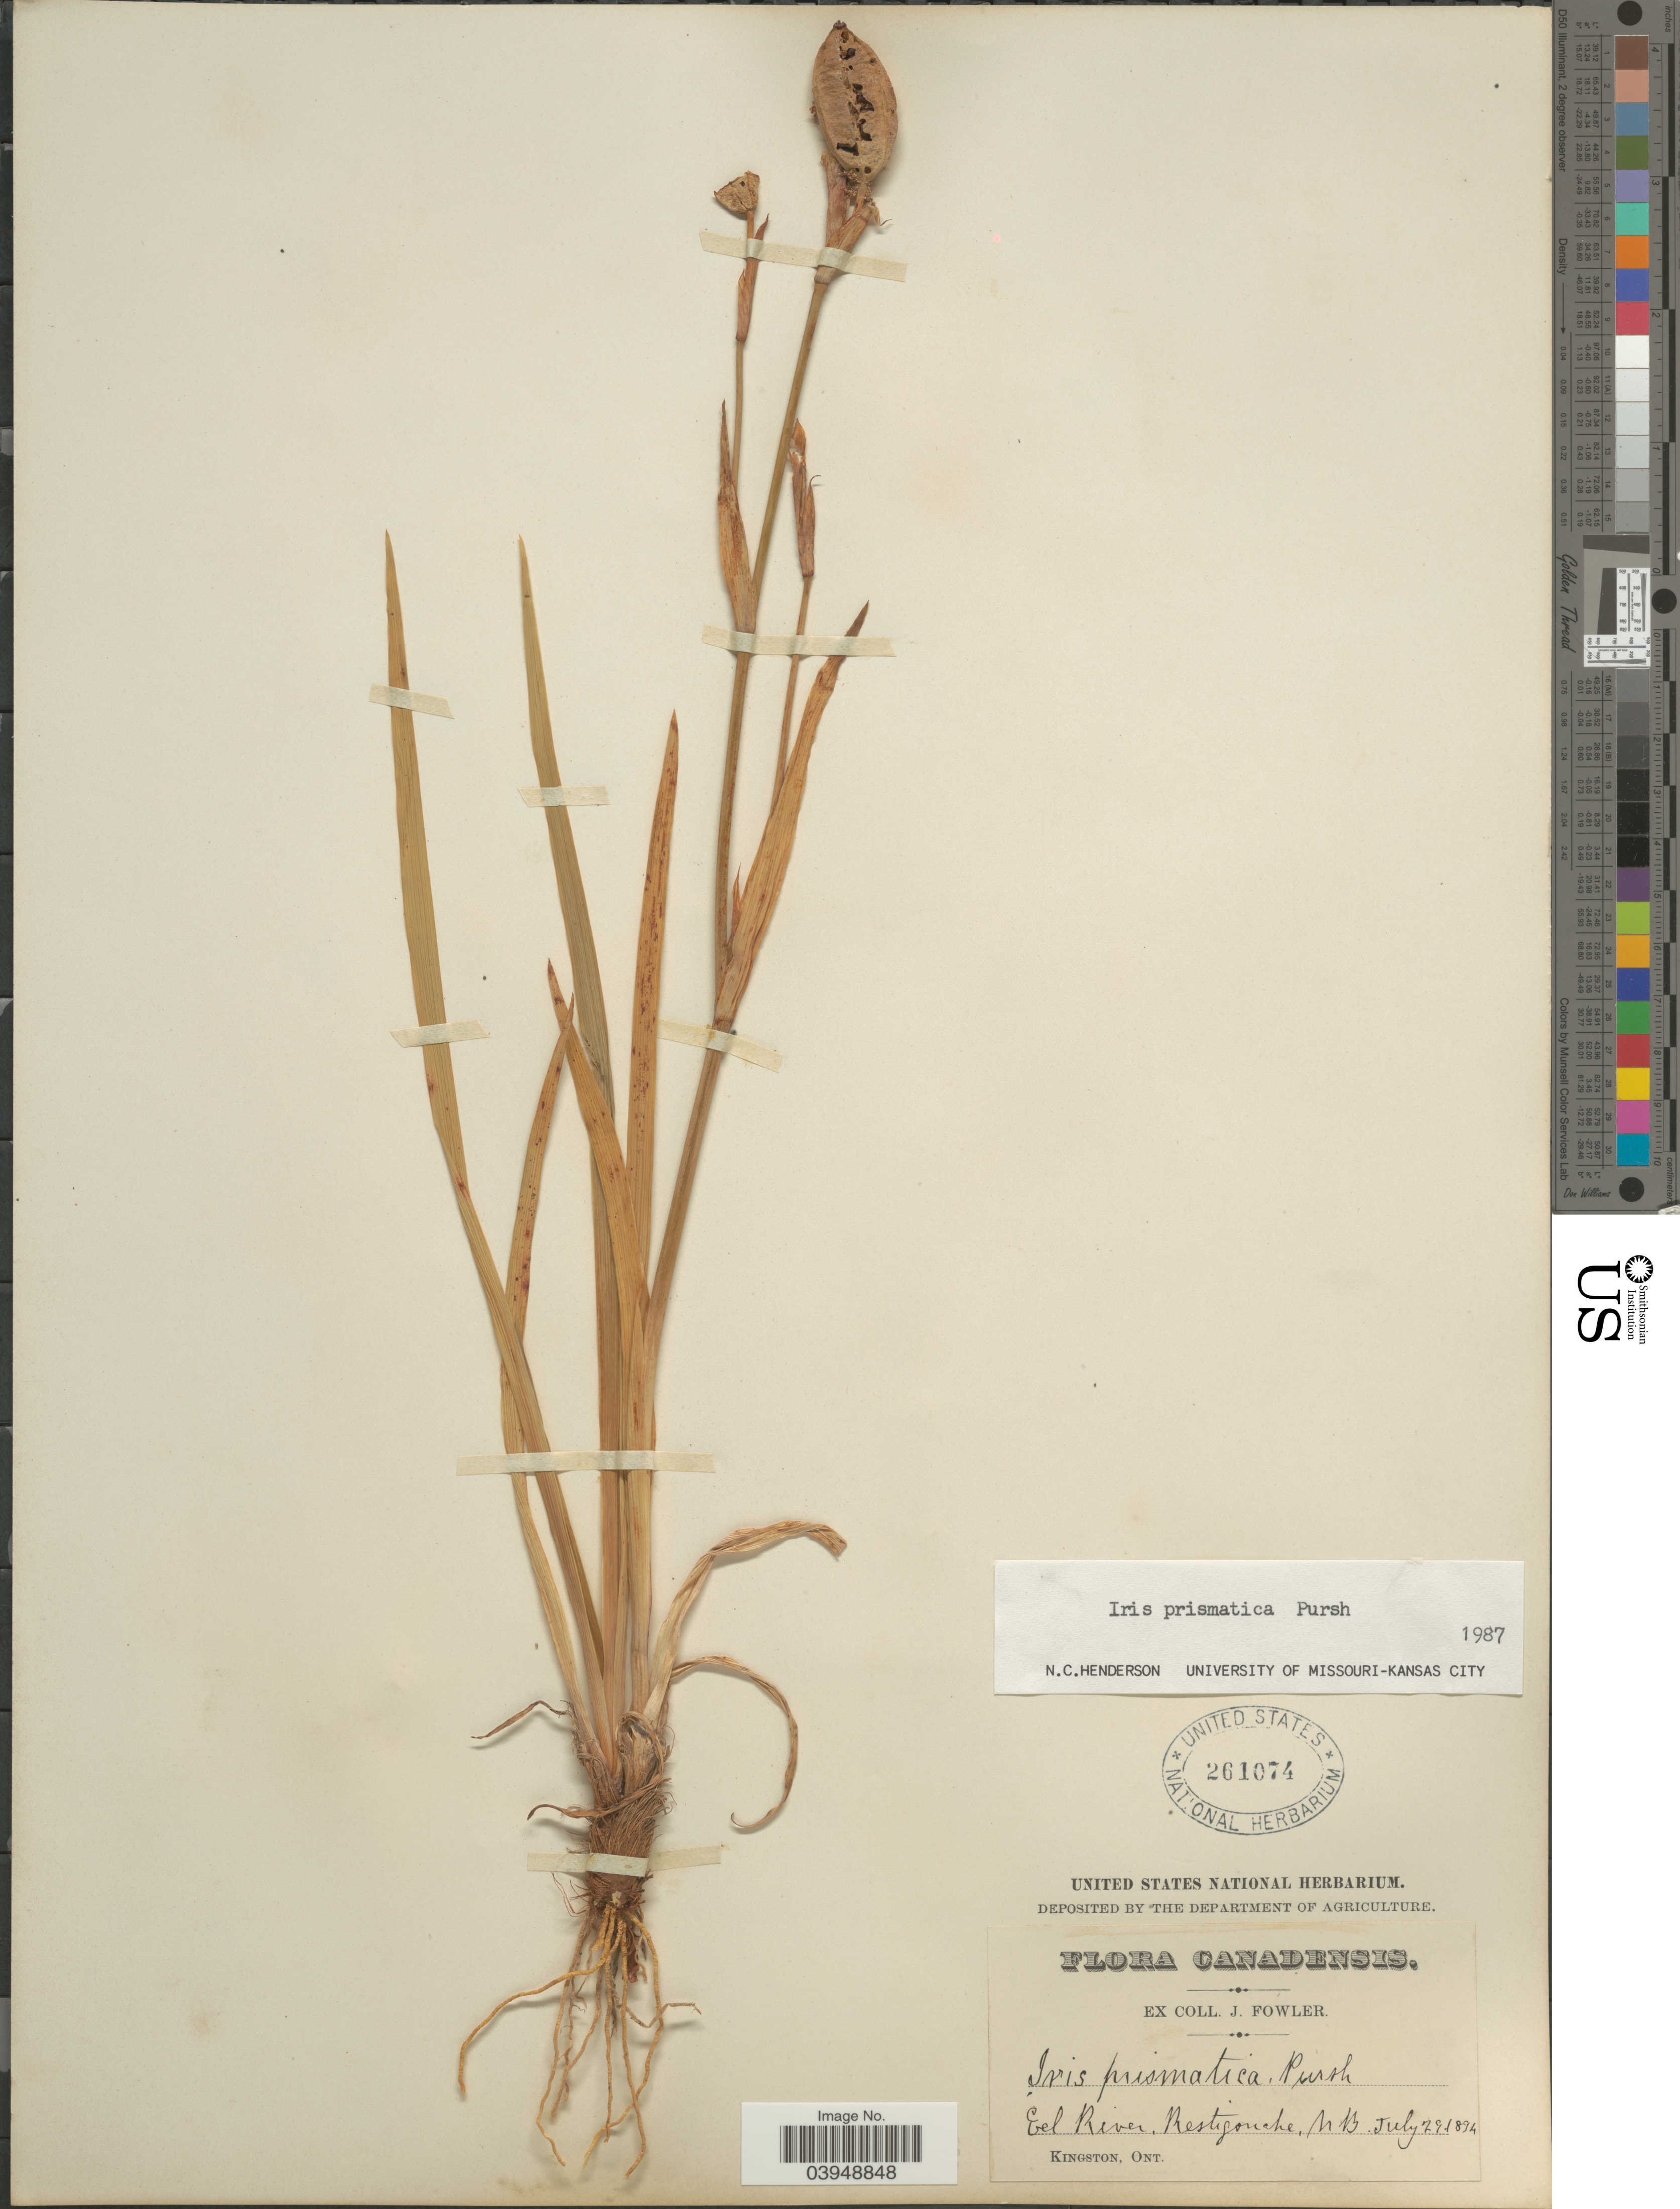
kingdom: Plantae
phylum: Tracheophyta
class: Liliopsida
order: Asparagales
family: Iridaceae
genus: Iris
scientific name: Iris prismatica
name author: Pursh ex Ker Gawl.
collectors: J. Fowler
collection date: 1894-07-29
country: Canada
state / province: New Brunswick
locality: Eel River, Restigouche, N. B.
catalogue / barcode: US 261074